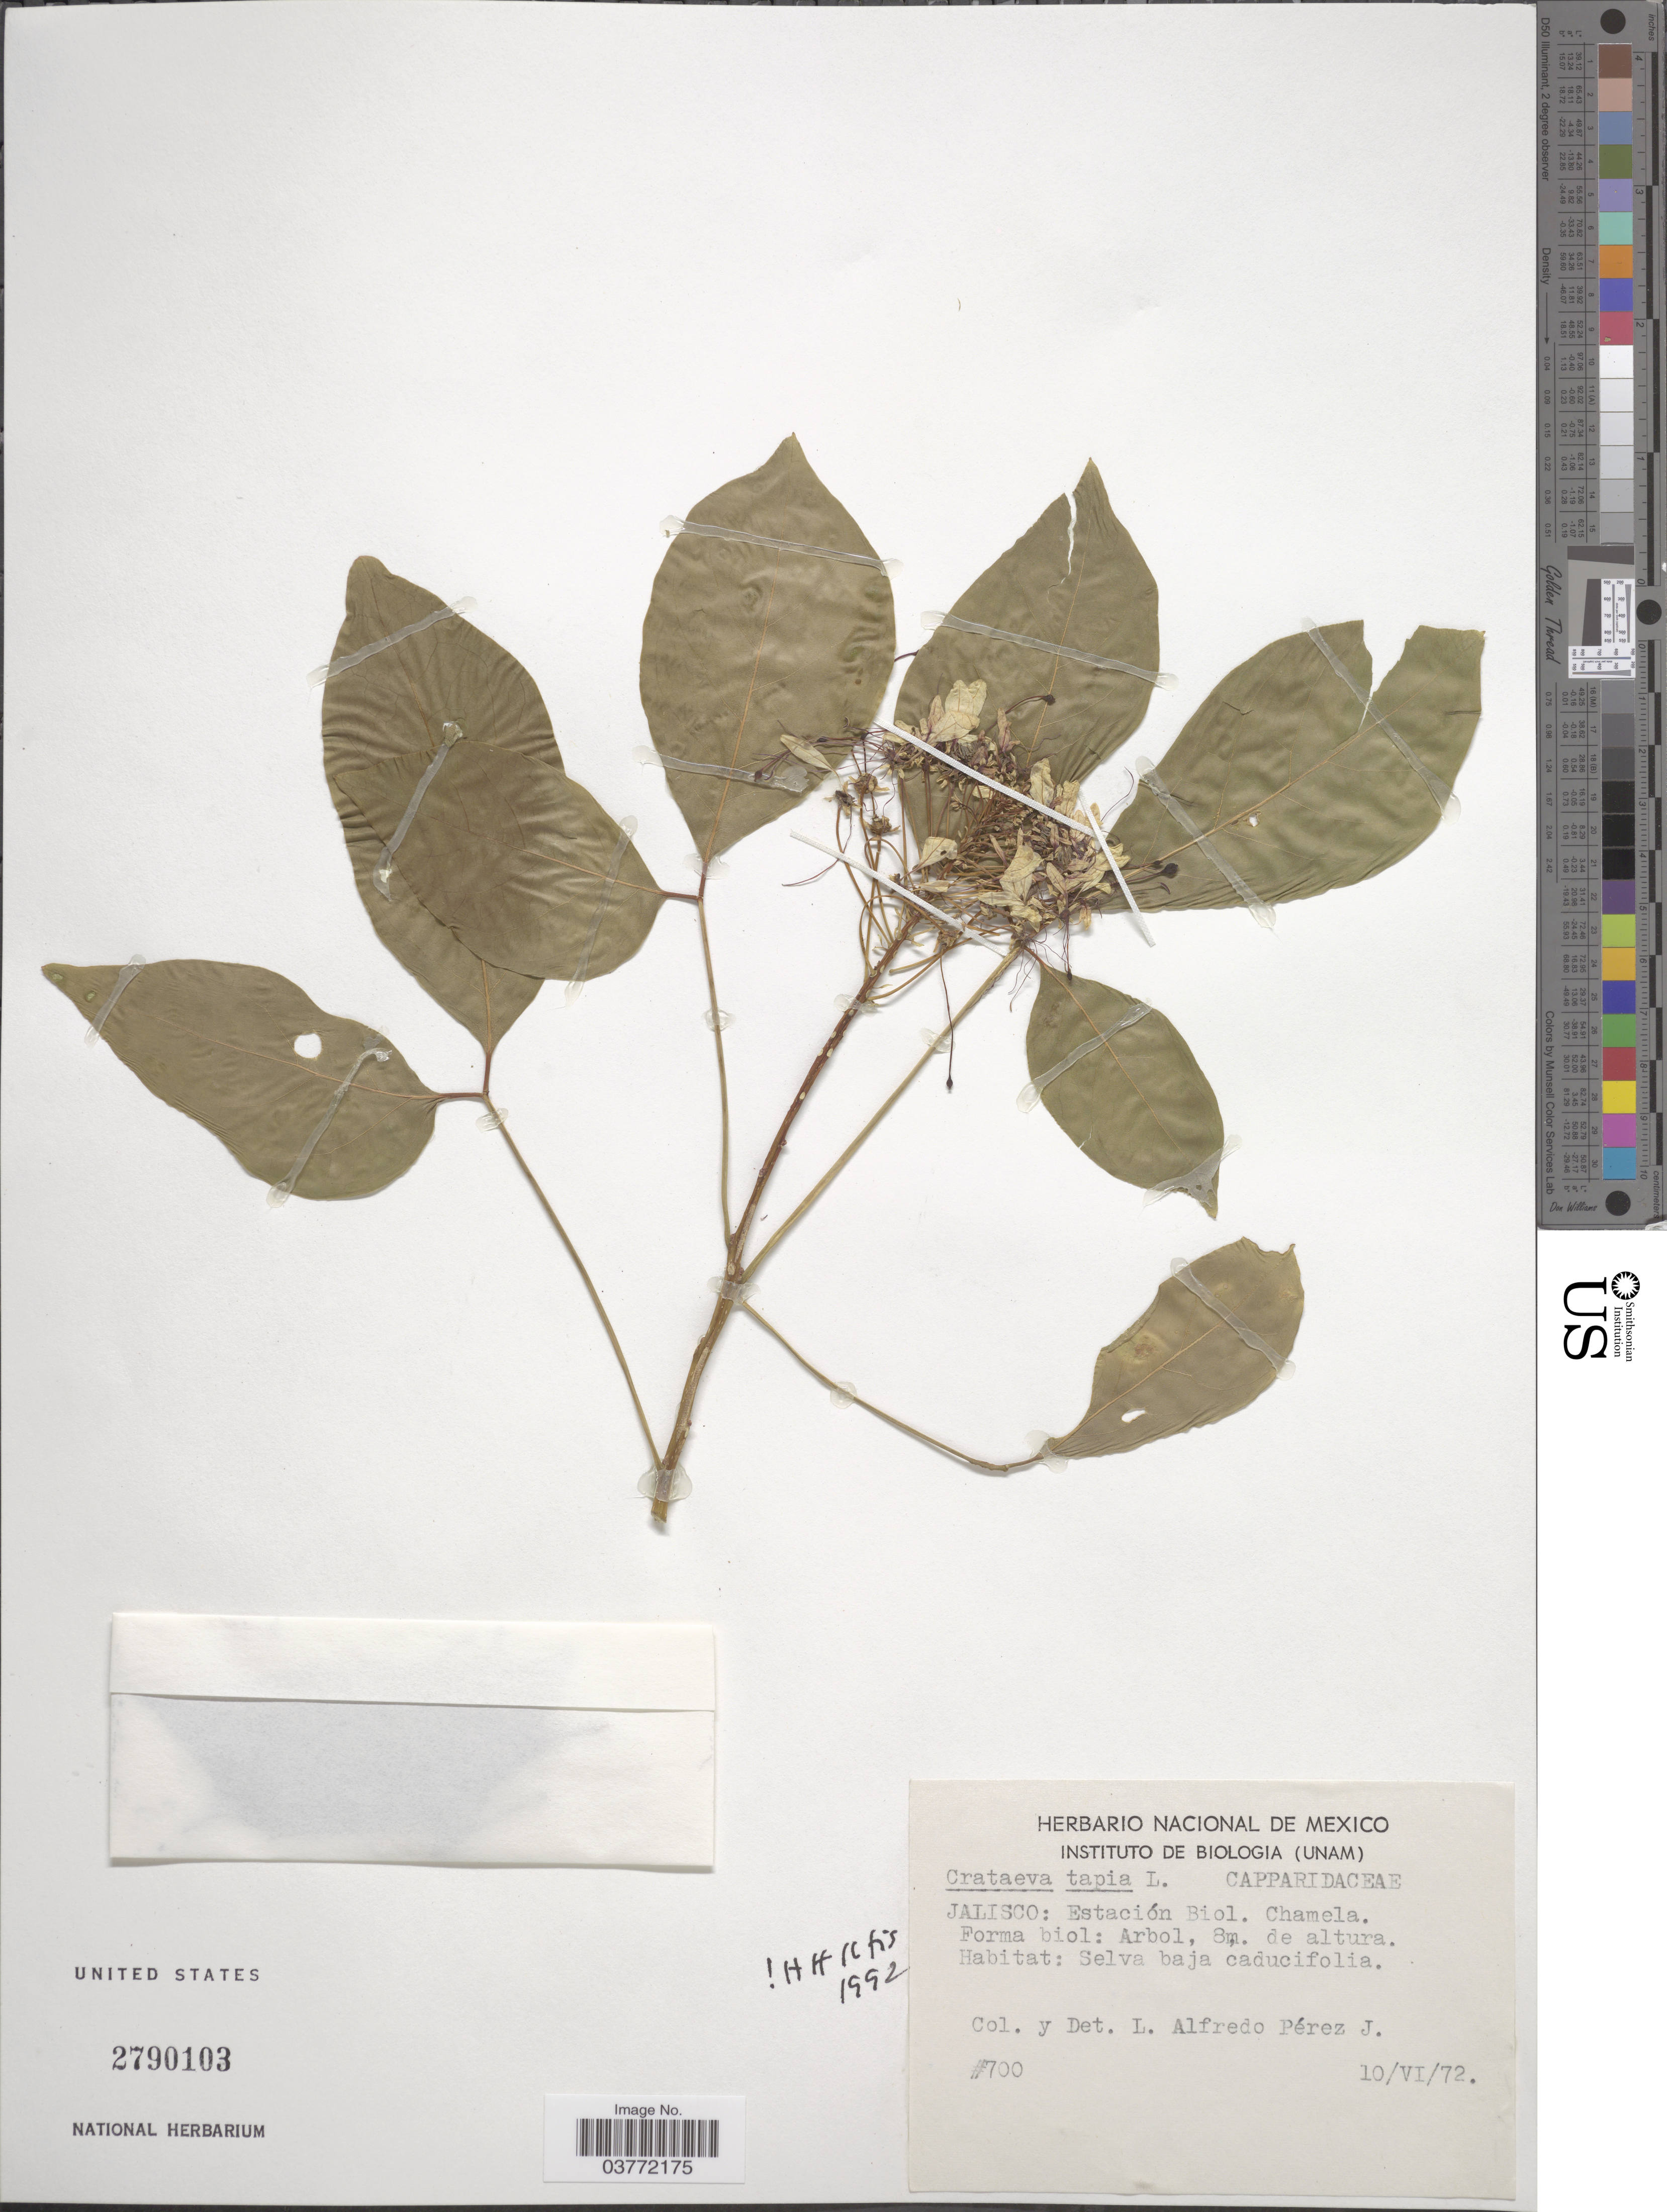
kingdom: Plantae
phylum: Tracheophyta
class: Magnoliopsida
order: Brassicales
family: Capparaceae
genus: Crateva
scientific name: Crateva tapia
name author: L.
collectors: L. Perez Jimenez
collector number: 700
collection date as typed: Transcribed d/m/y: 10/6/72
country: Mexico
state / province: Jalisco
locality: Estación Biol. Chamela.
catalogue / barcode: US 2790103